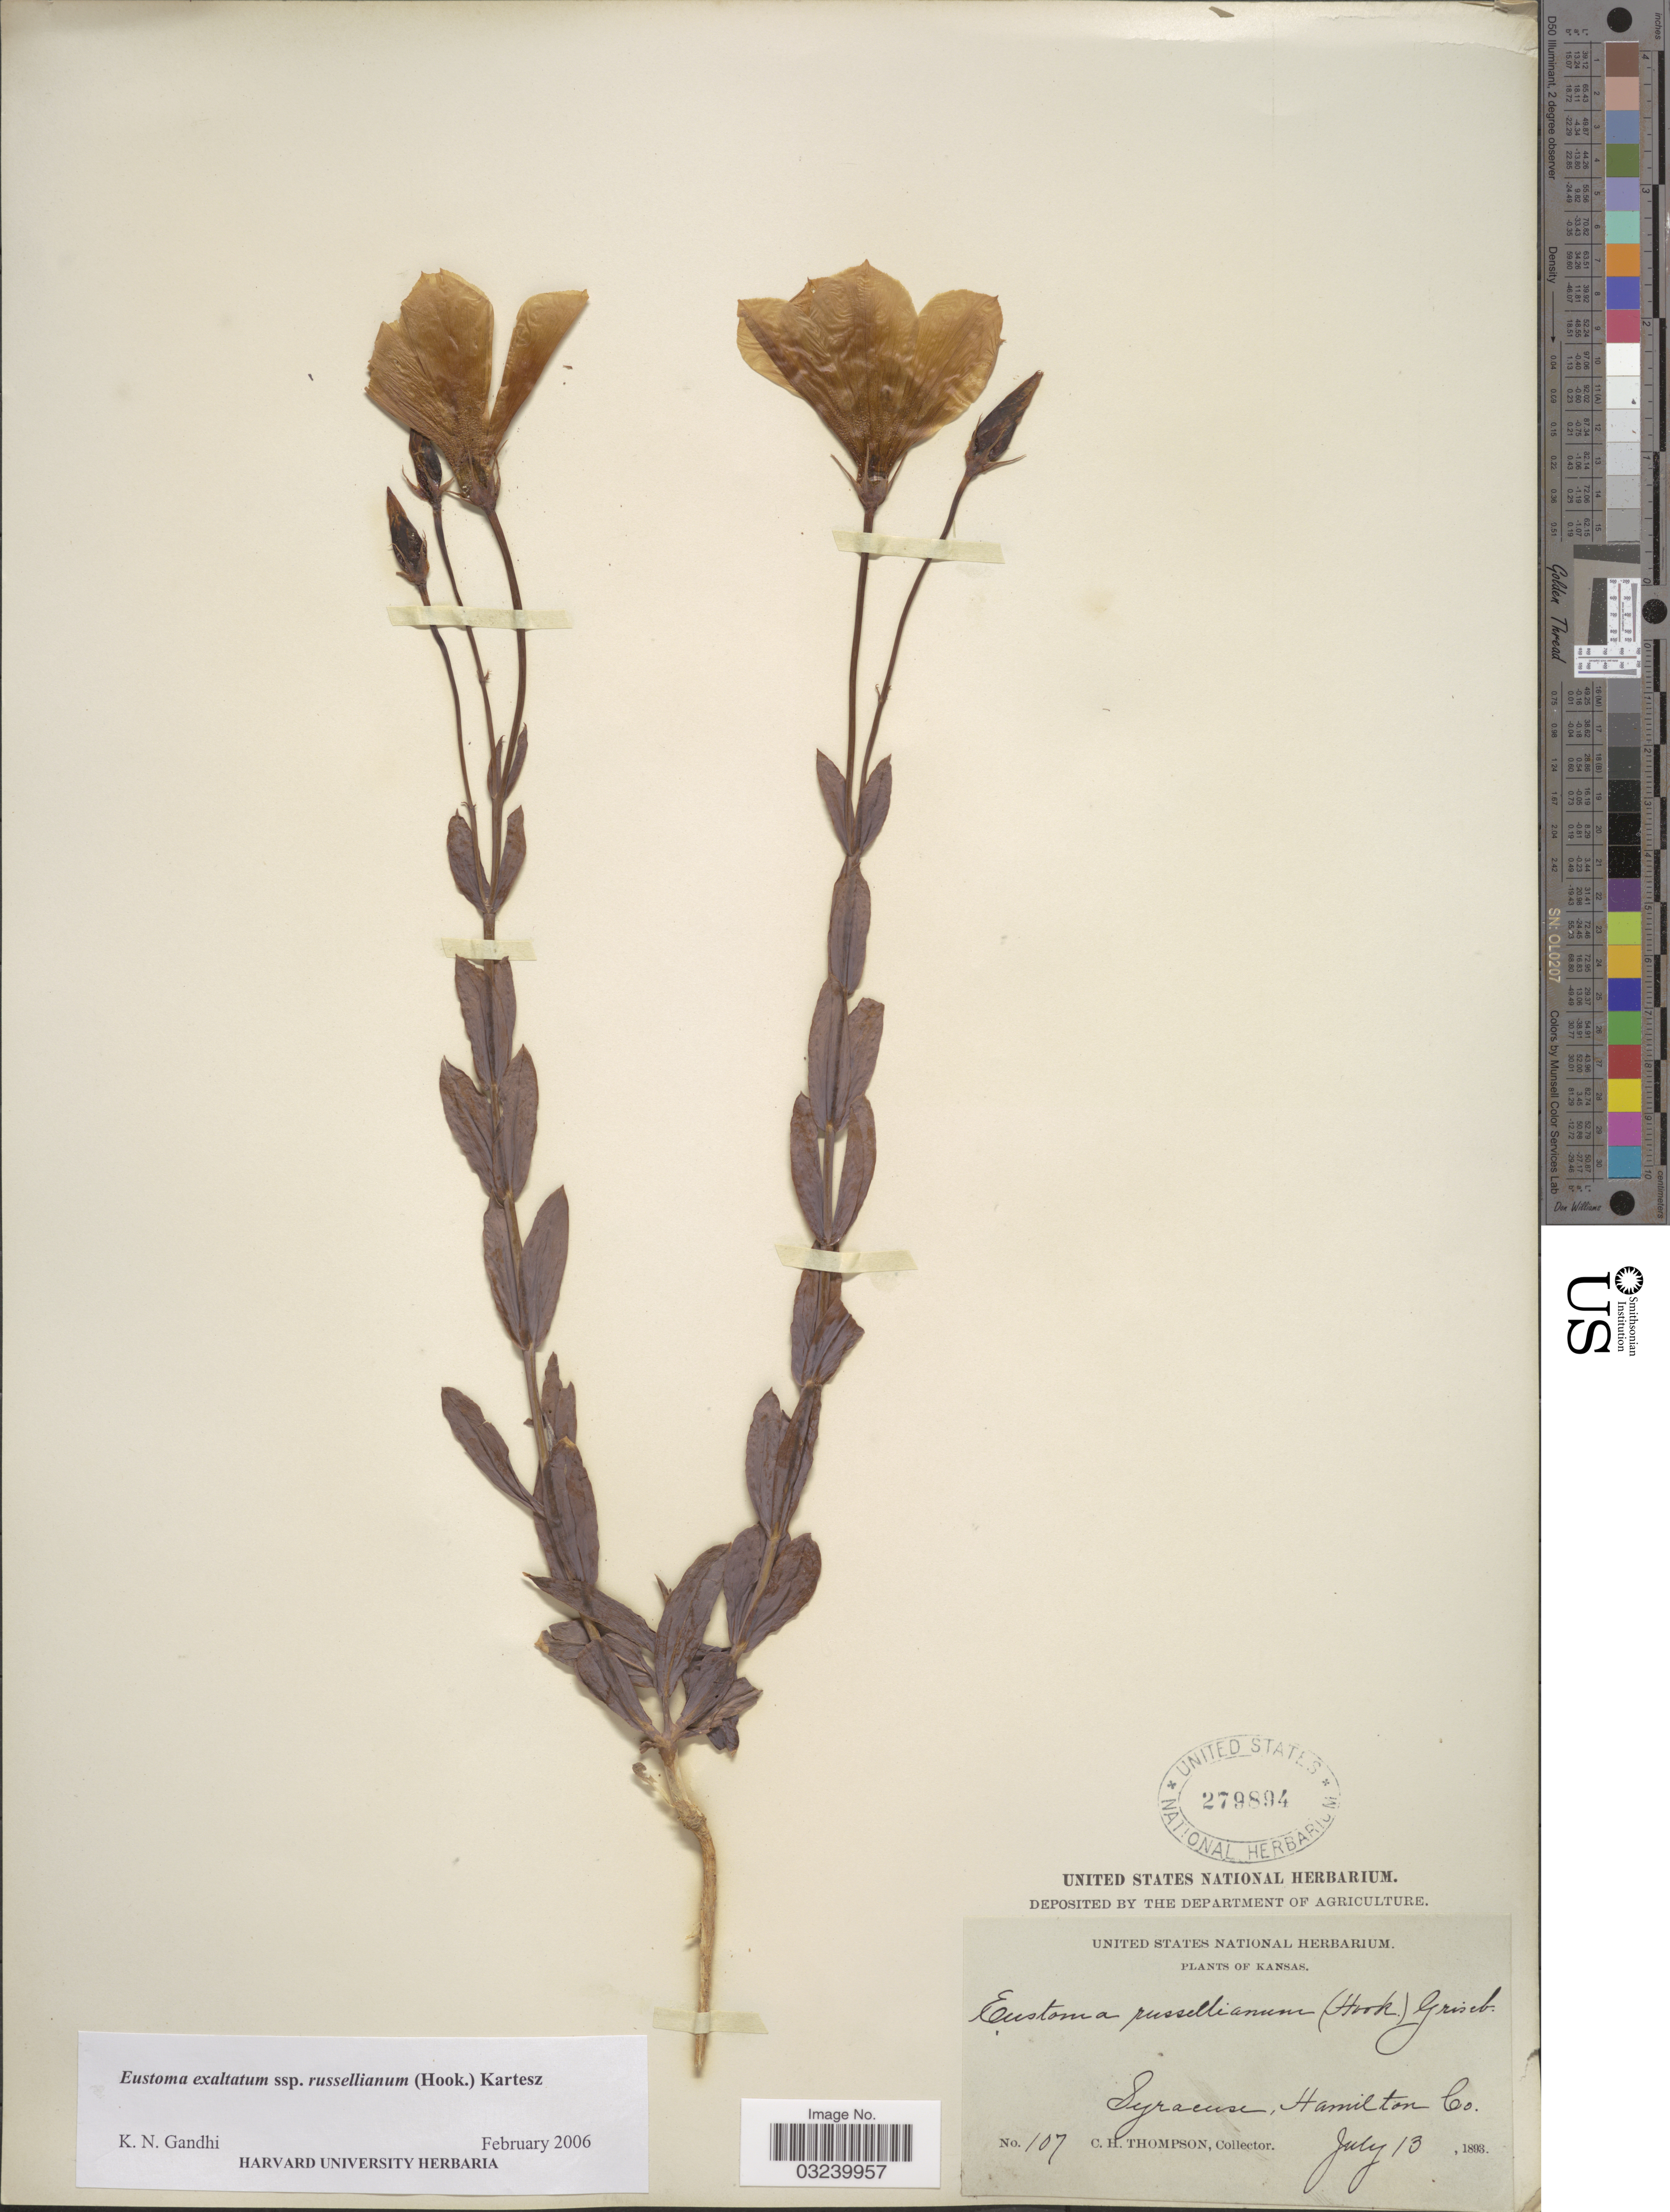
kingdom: Plantae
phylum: Tracheophyta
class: Magnoliopsida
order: Gentianales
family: Gentianaceae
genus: Eustoma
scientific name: Eustoma grandiflorum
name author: (Raf.) Shinners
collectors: C. H. Thompson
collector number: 107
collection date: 1893-07-13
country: United States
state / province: Kansas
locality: Syracuse, Hamilton Co.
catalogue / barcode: US 279894